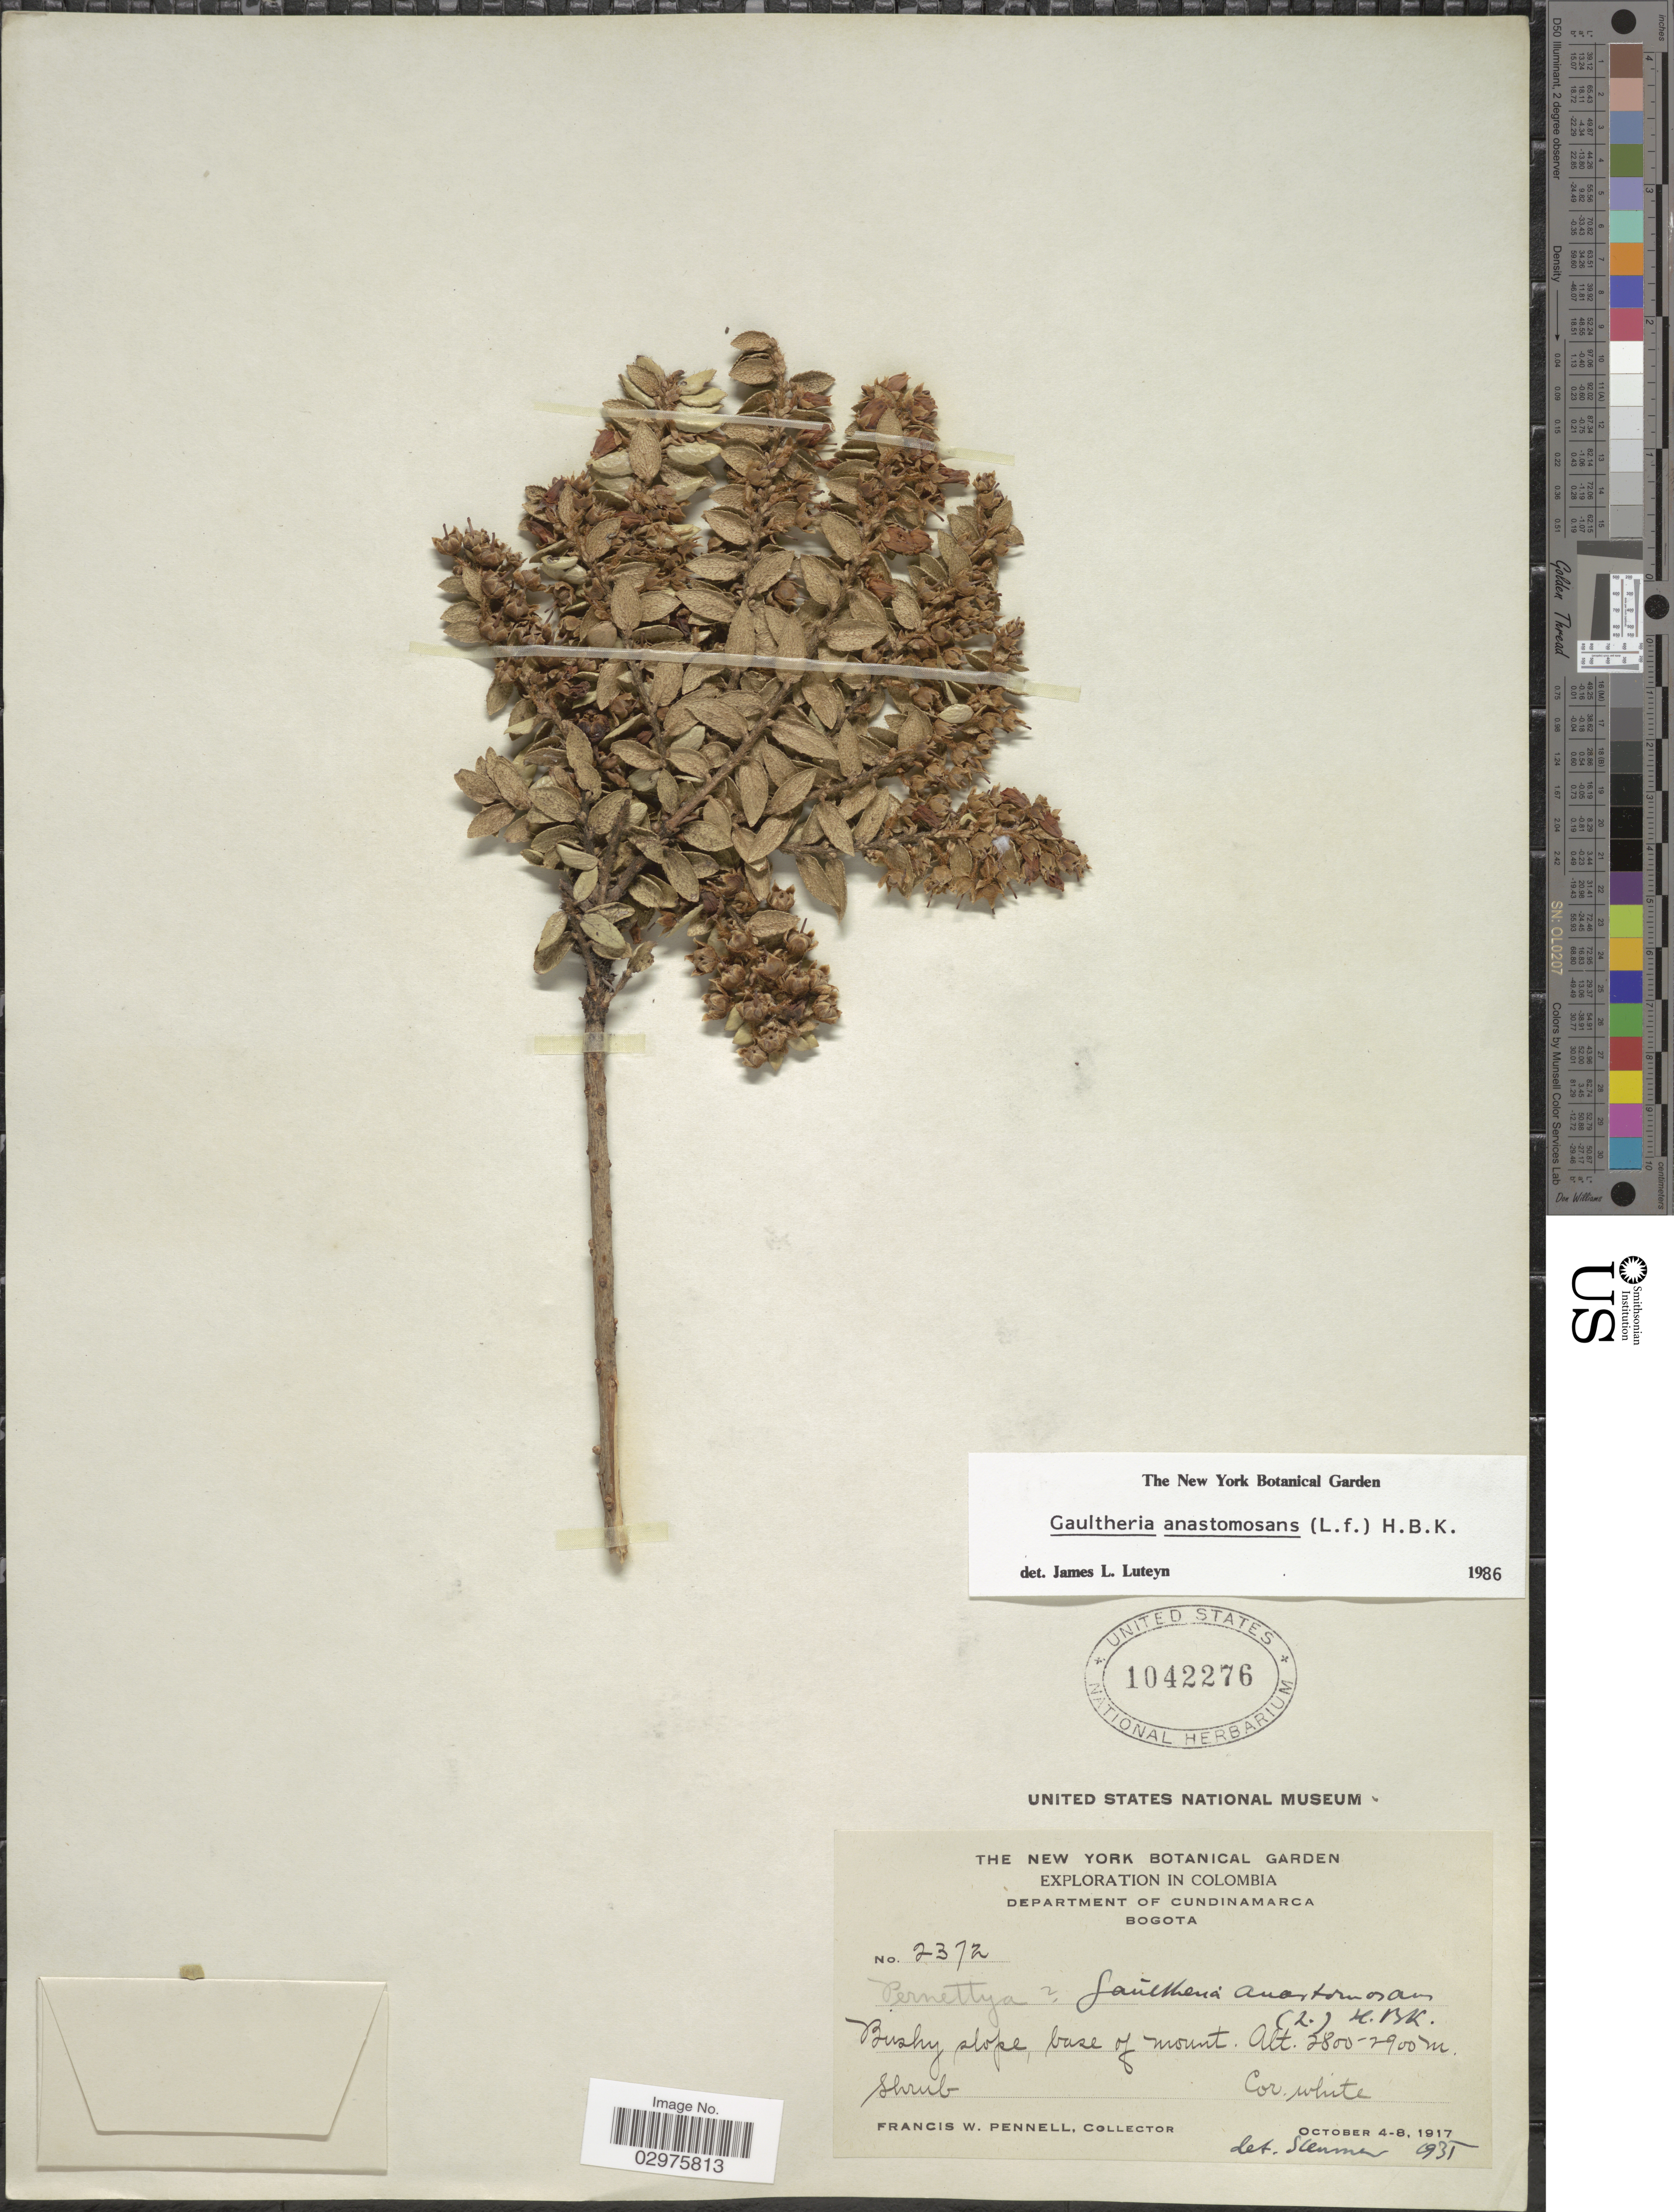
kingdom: Plantae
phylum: Tracheophyta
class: Magnoliopsida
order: Ericales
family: Ericaceae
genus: Gaultheria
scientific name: Gaultheria anastomosans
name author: (L. f.) Kunth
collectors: F. W. Pennell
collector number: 2372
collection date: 1917-10-04/1917-10-08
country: Colombia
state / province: Cundinamarca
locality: Department of Cundinamarca. Bogota.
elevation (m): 2800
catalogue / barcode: US 1042276